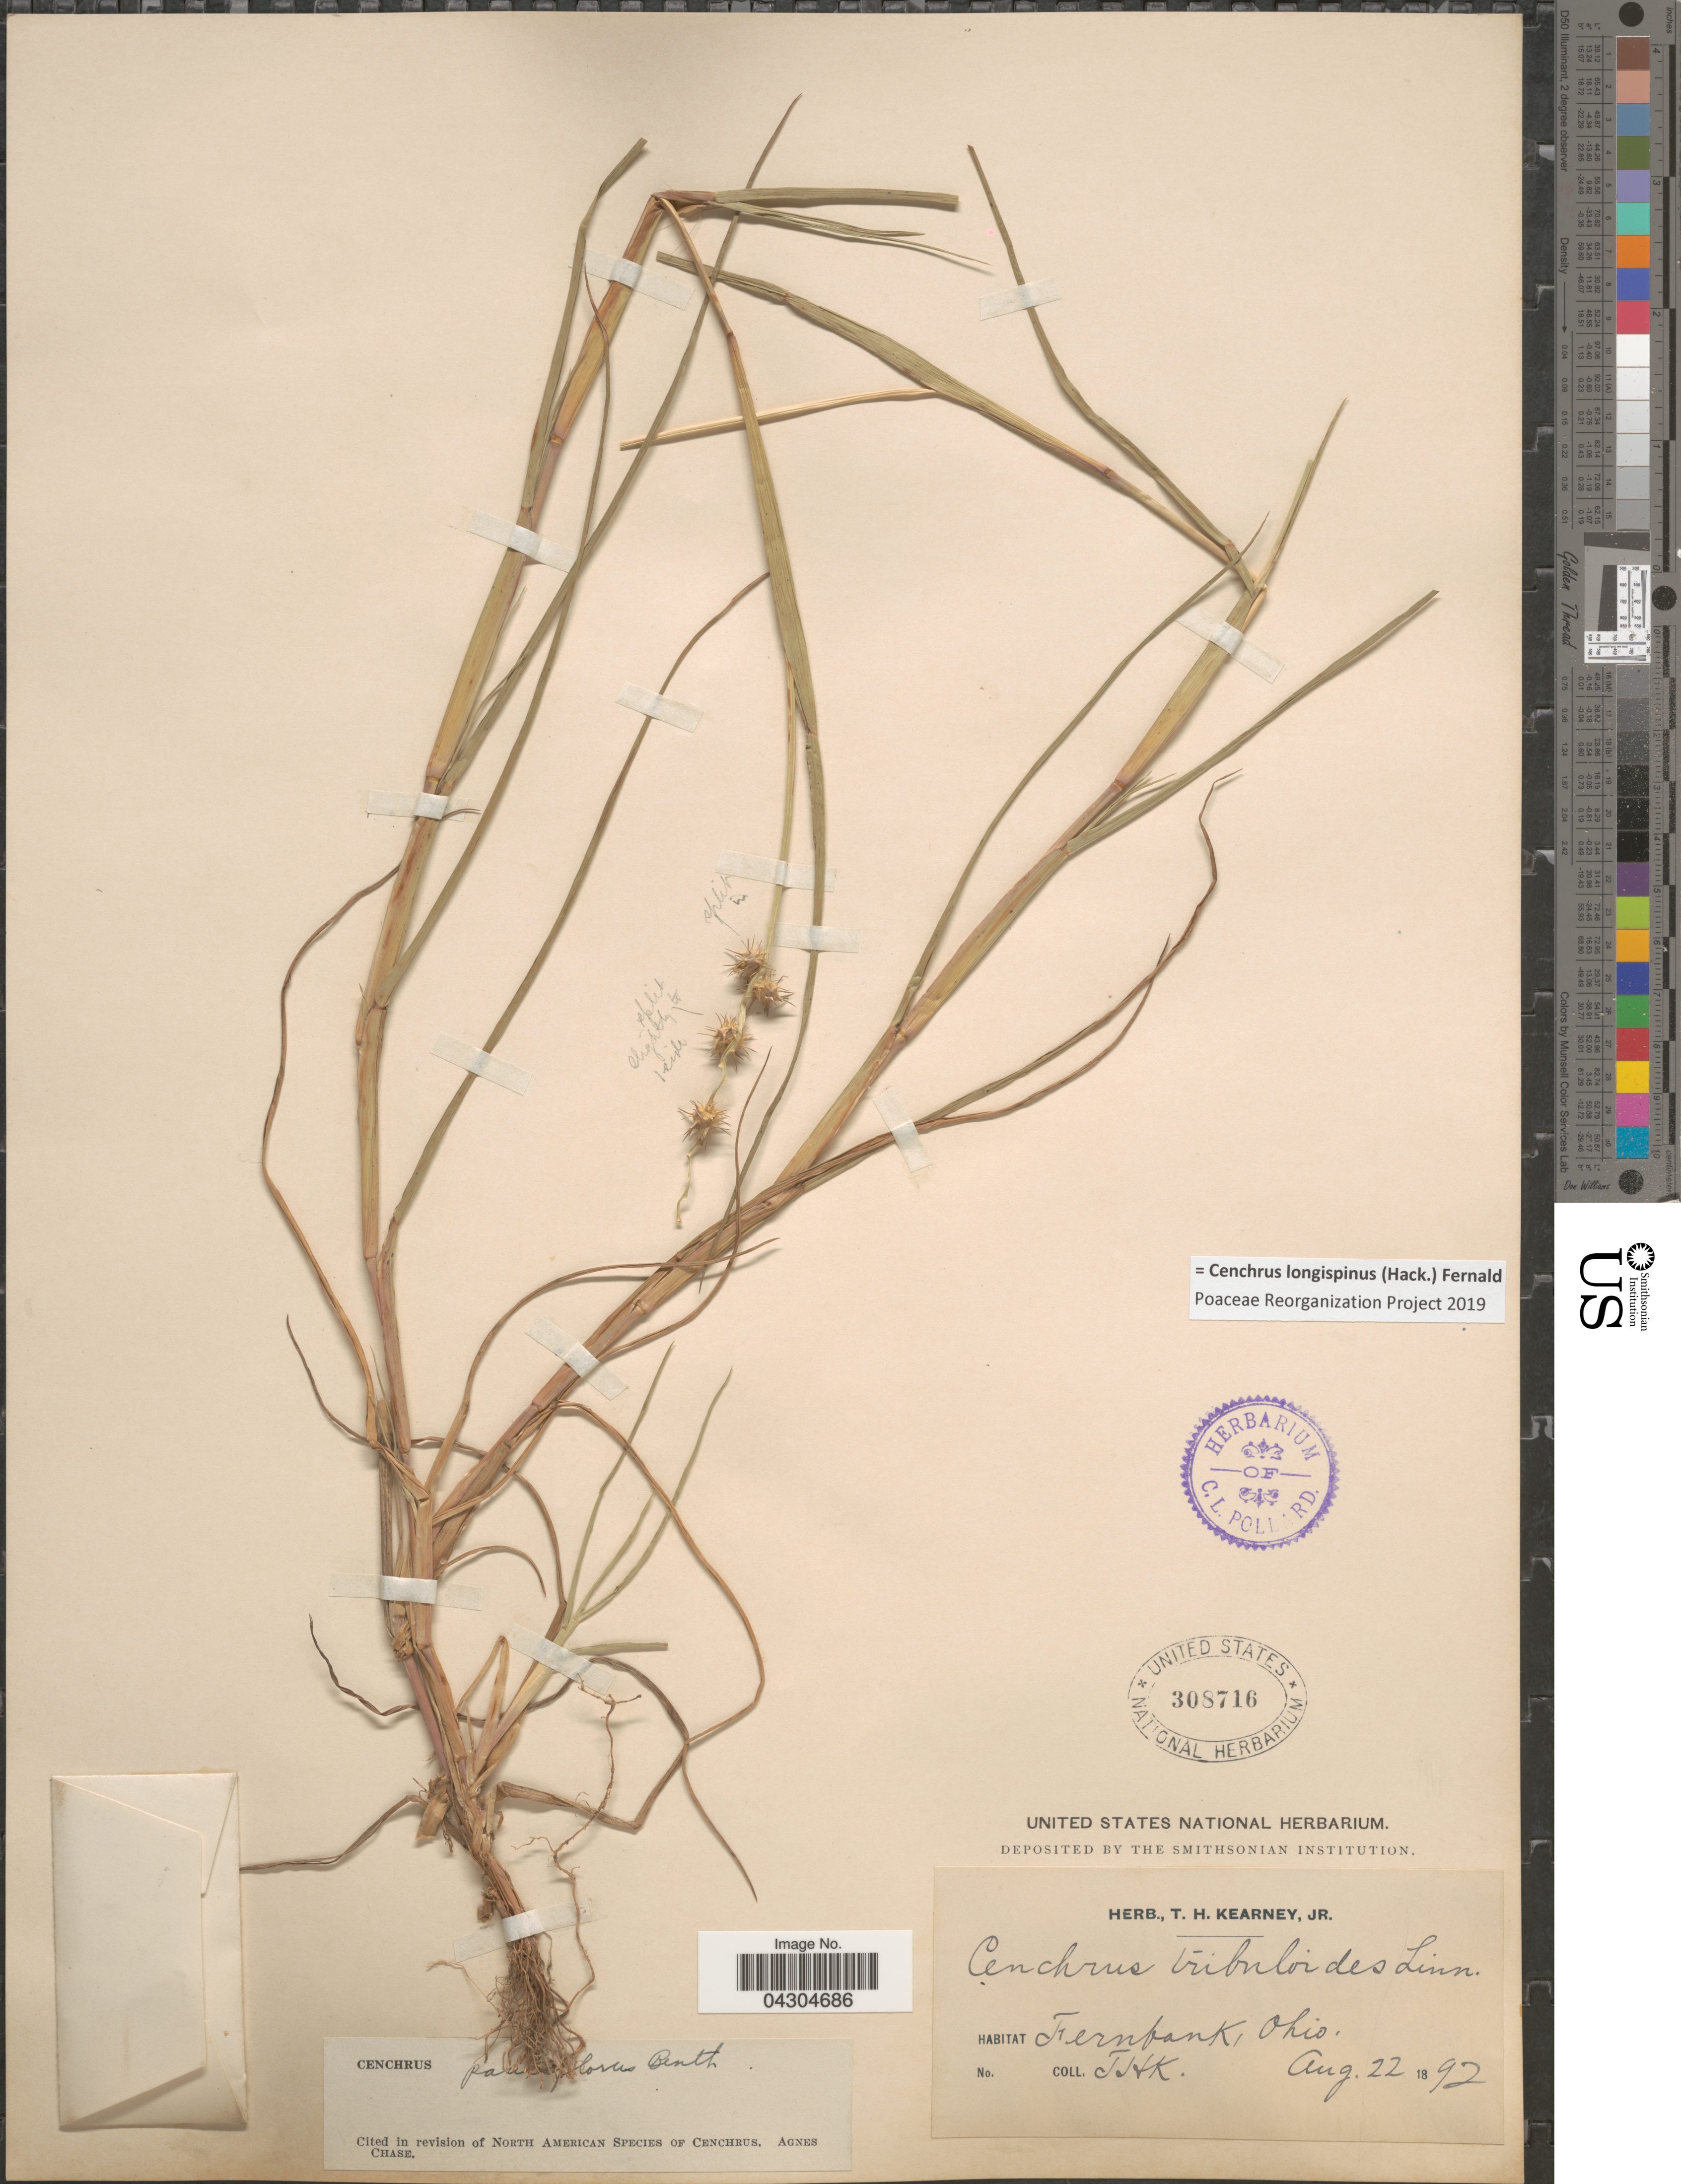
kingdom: Plantae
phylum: Tracheophyta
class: Liliopsida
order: Poales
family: Poaceae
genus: Cenchrus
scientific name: Cenchrus longispinus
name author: (Hack.) Fernald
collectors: T. H. Kearney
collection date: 1892-08-22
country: United States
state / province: Ohio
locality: Fernbank.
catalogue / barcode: US 308716